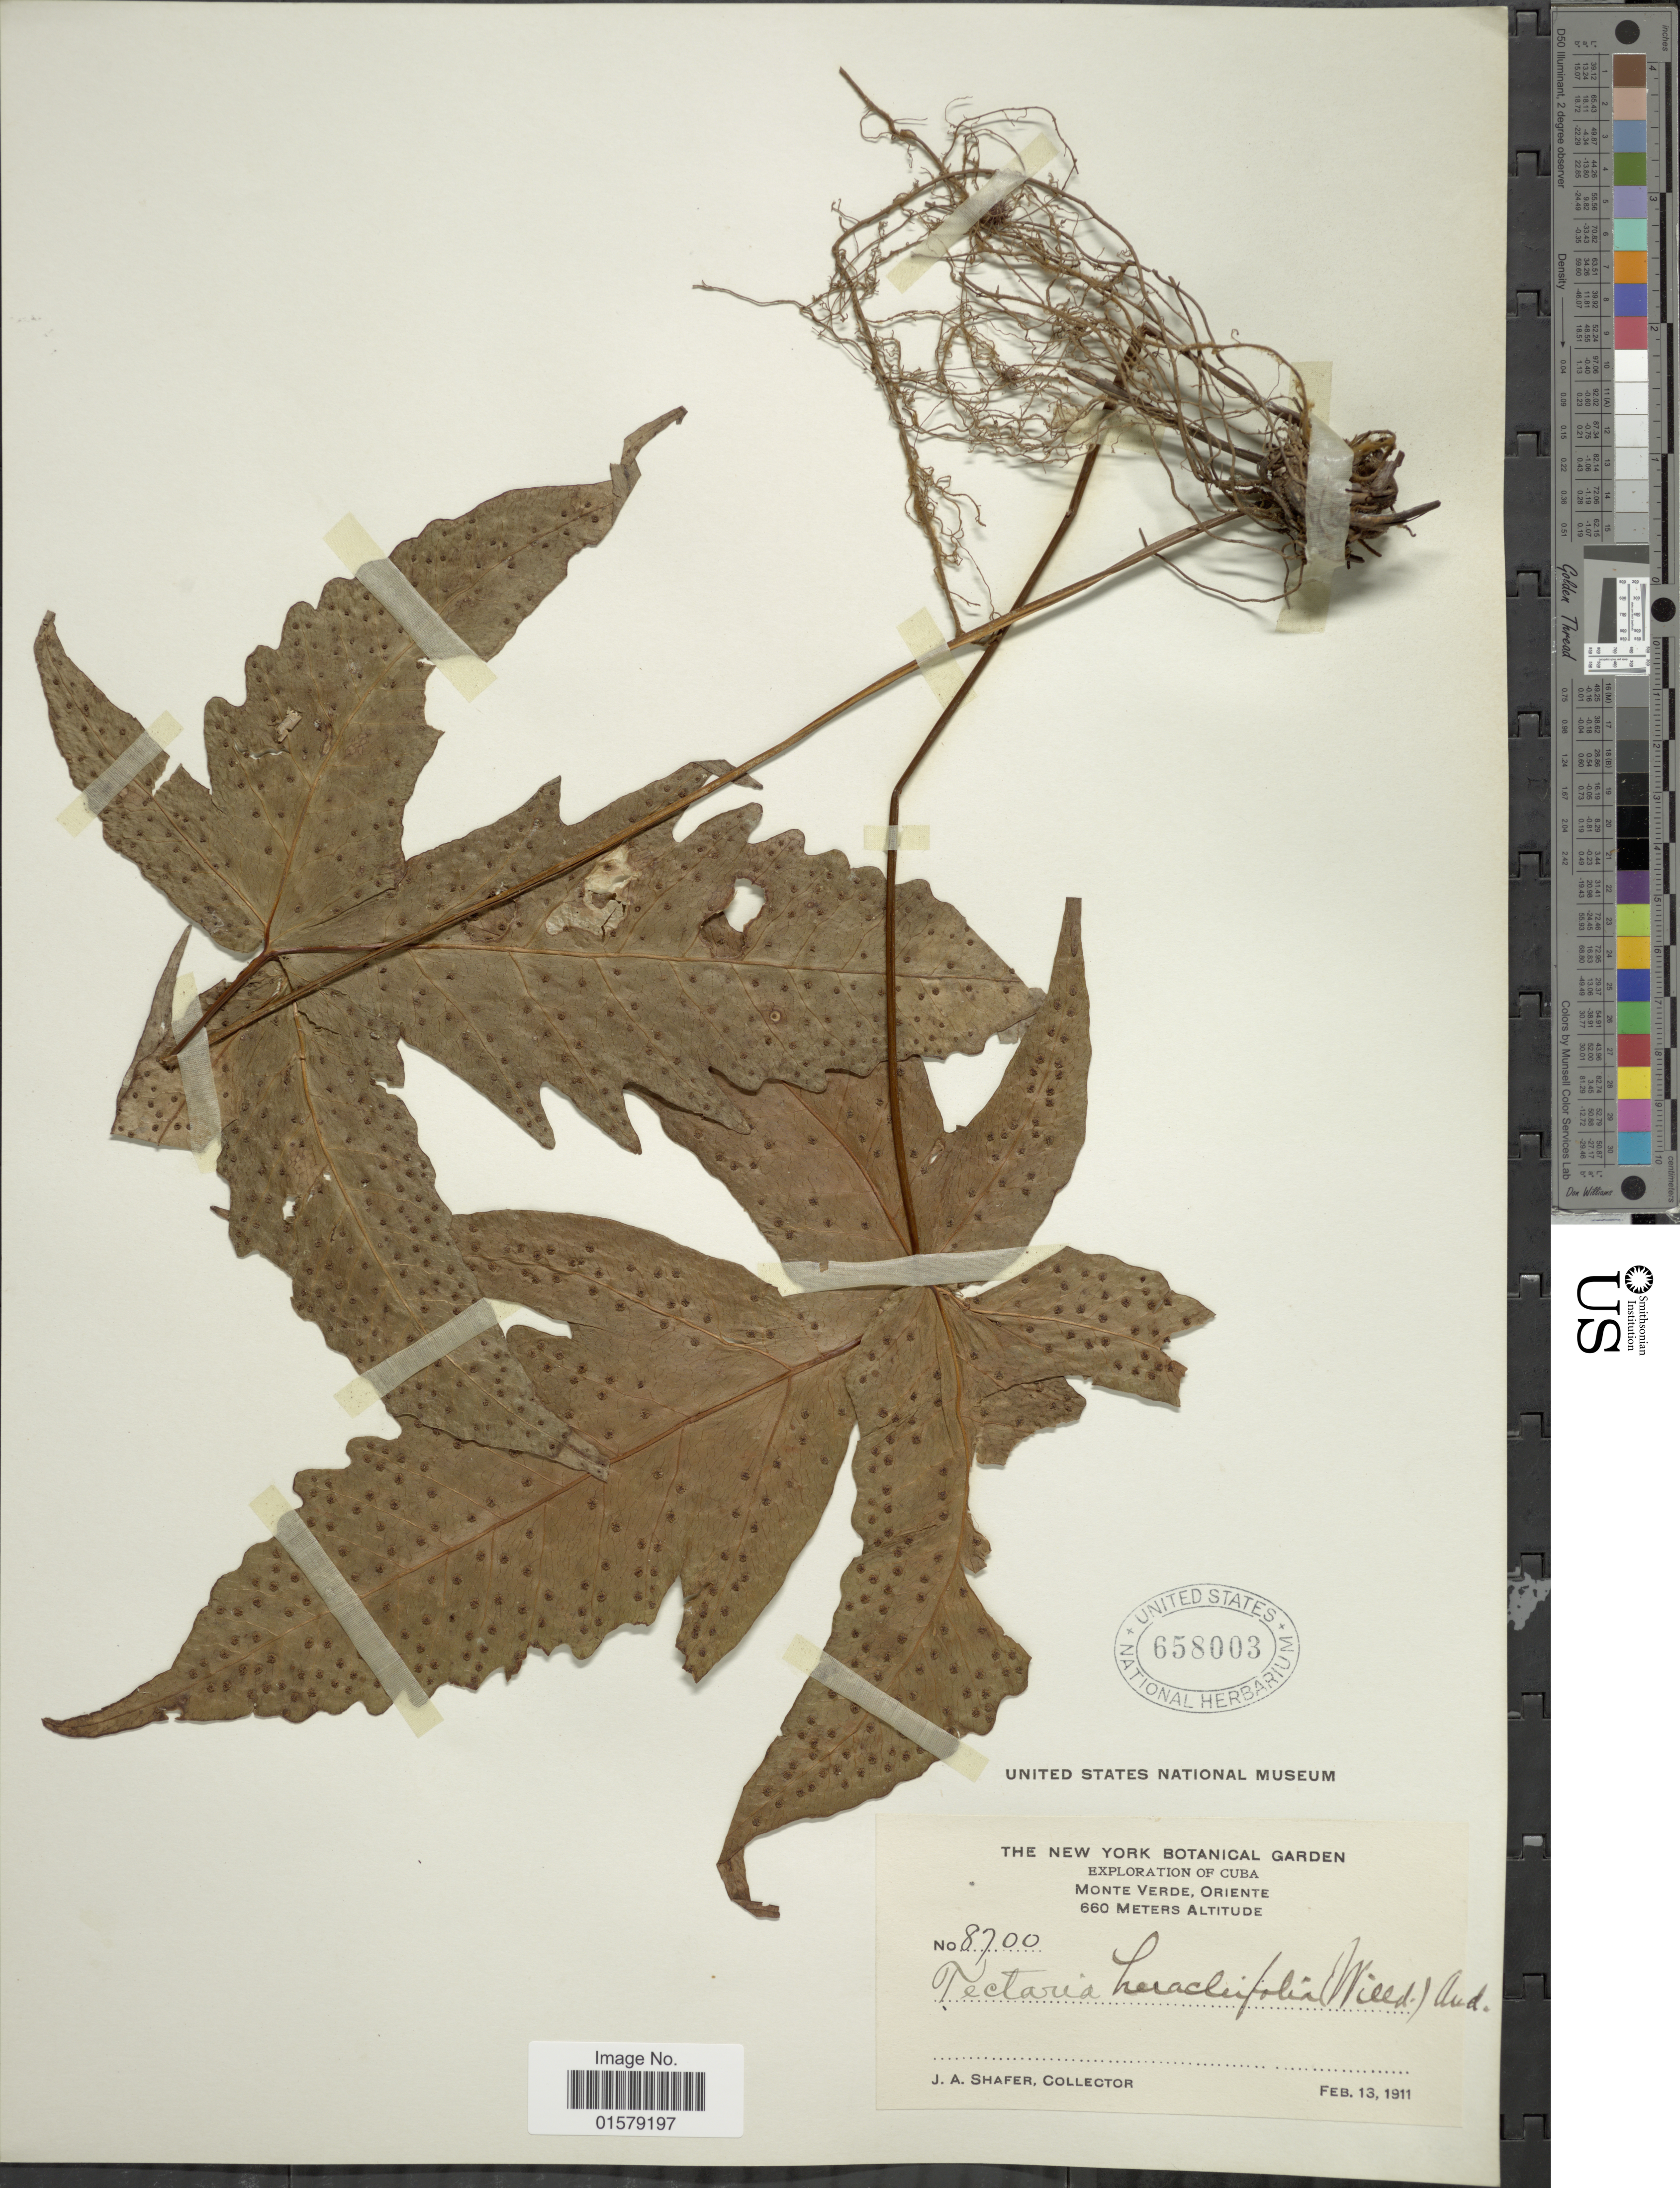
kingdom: Plantae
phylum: Tracheophyta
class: Polypodiopsida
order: Polypodiales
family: Tectariaceae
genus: Tectaria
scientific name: Tectaria heracleifolia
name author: (Willd.) Underw.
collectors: J. A. Shafer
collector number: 8700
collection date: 1911-02-13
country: Cuba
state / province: Oriente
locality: Monte Verde.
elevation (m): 660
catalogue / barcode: US 658003